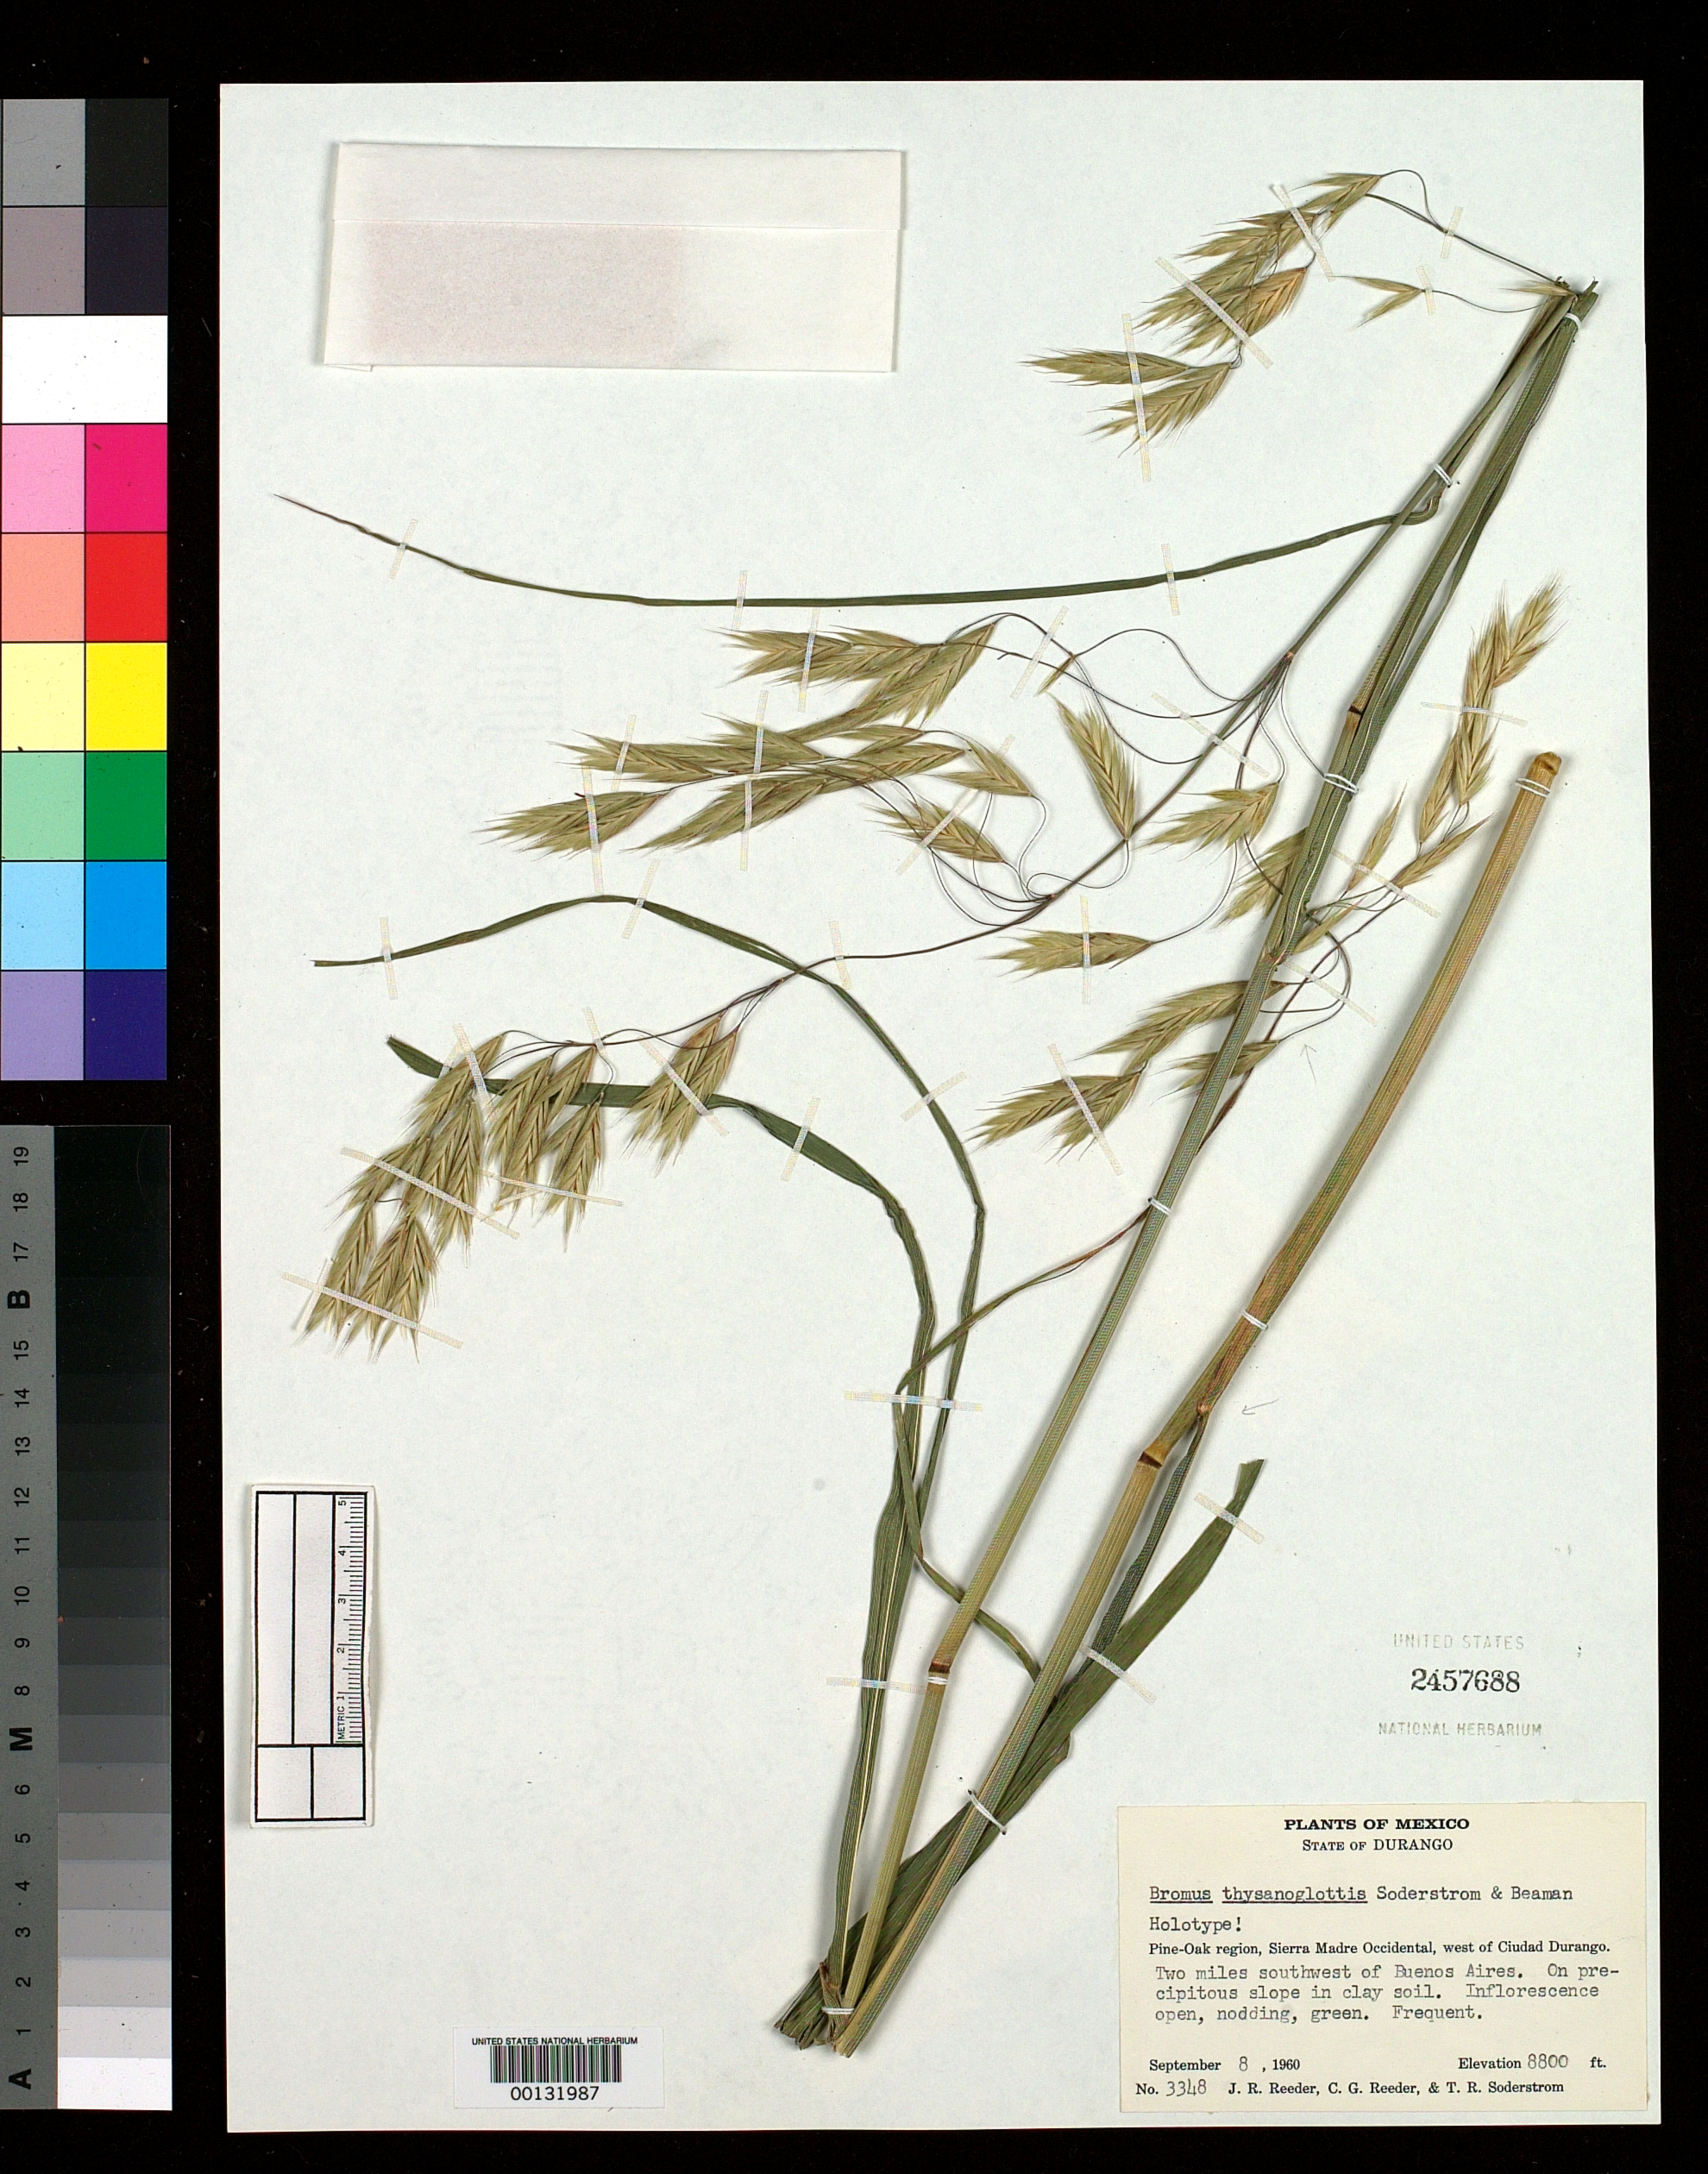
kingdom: Plantae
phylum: Tracheophyta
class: Liliopsida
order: Poales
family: Poaceae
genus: Bromus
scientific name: Bromus thysanoglottis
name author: Soderstr. & Beaman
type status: Holotype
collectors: J. R. Reeder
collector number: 3348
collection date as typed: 08 Sep 1960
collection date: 1960-09-08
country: Mexico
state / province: Durango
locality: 2 mi SW of Buenos Aires pine-oak region, Sierra Madre Occidental, W of Ciudad Durango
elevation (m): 2682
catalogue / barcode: US 2457688